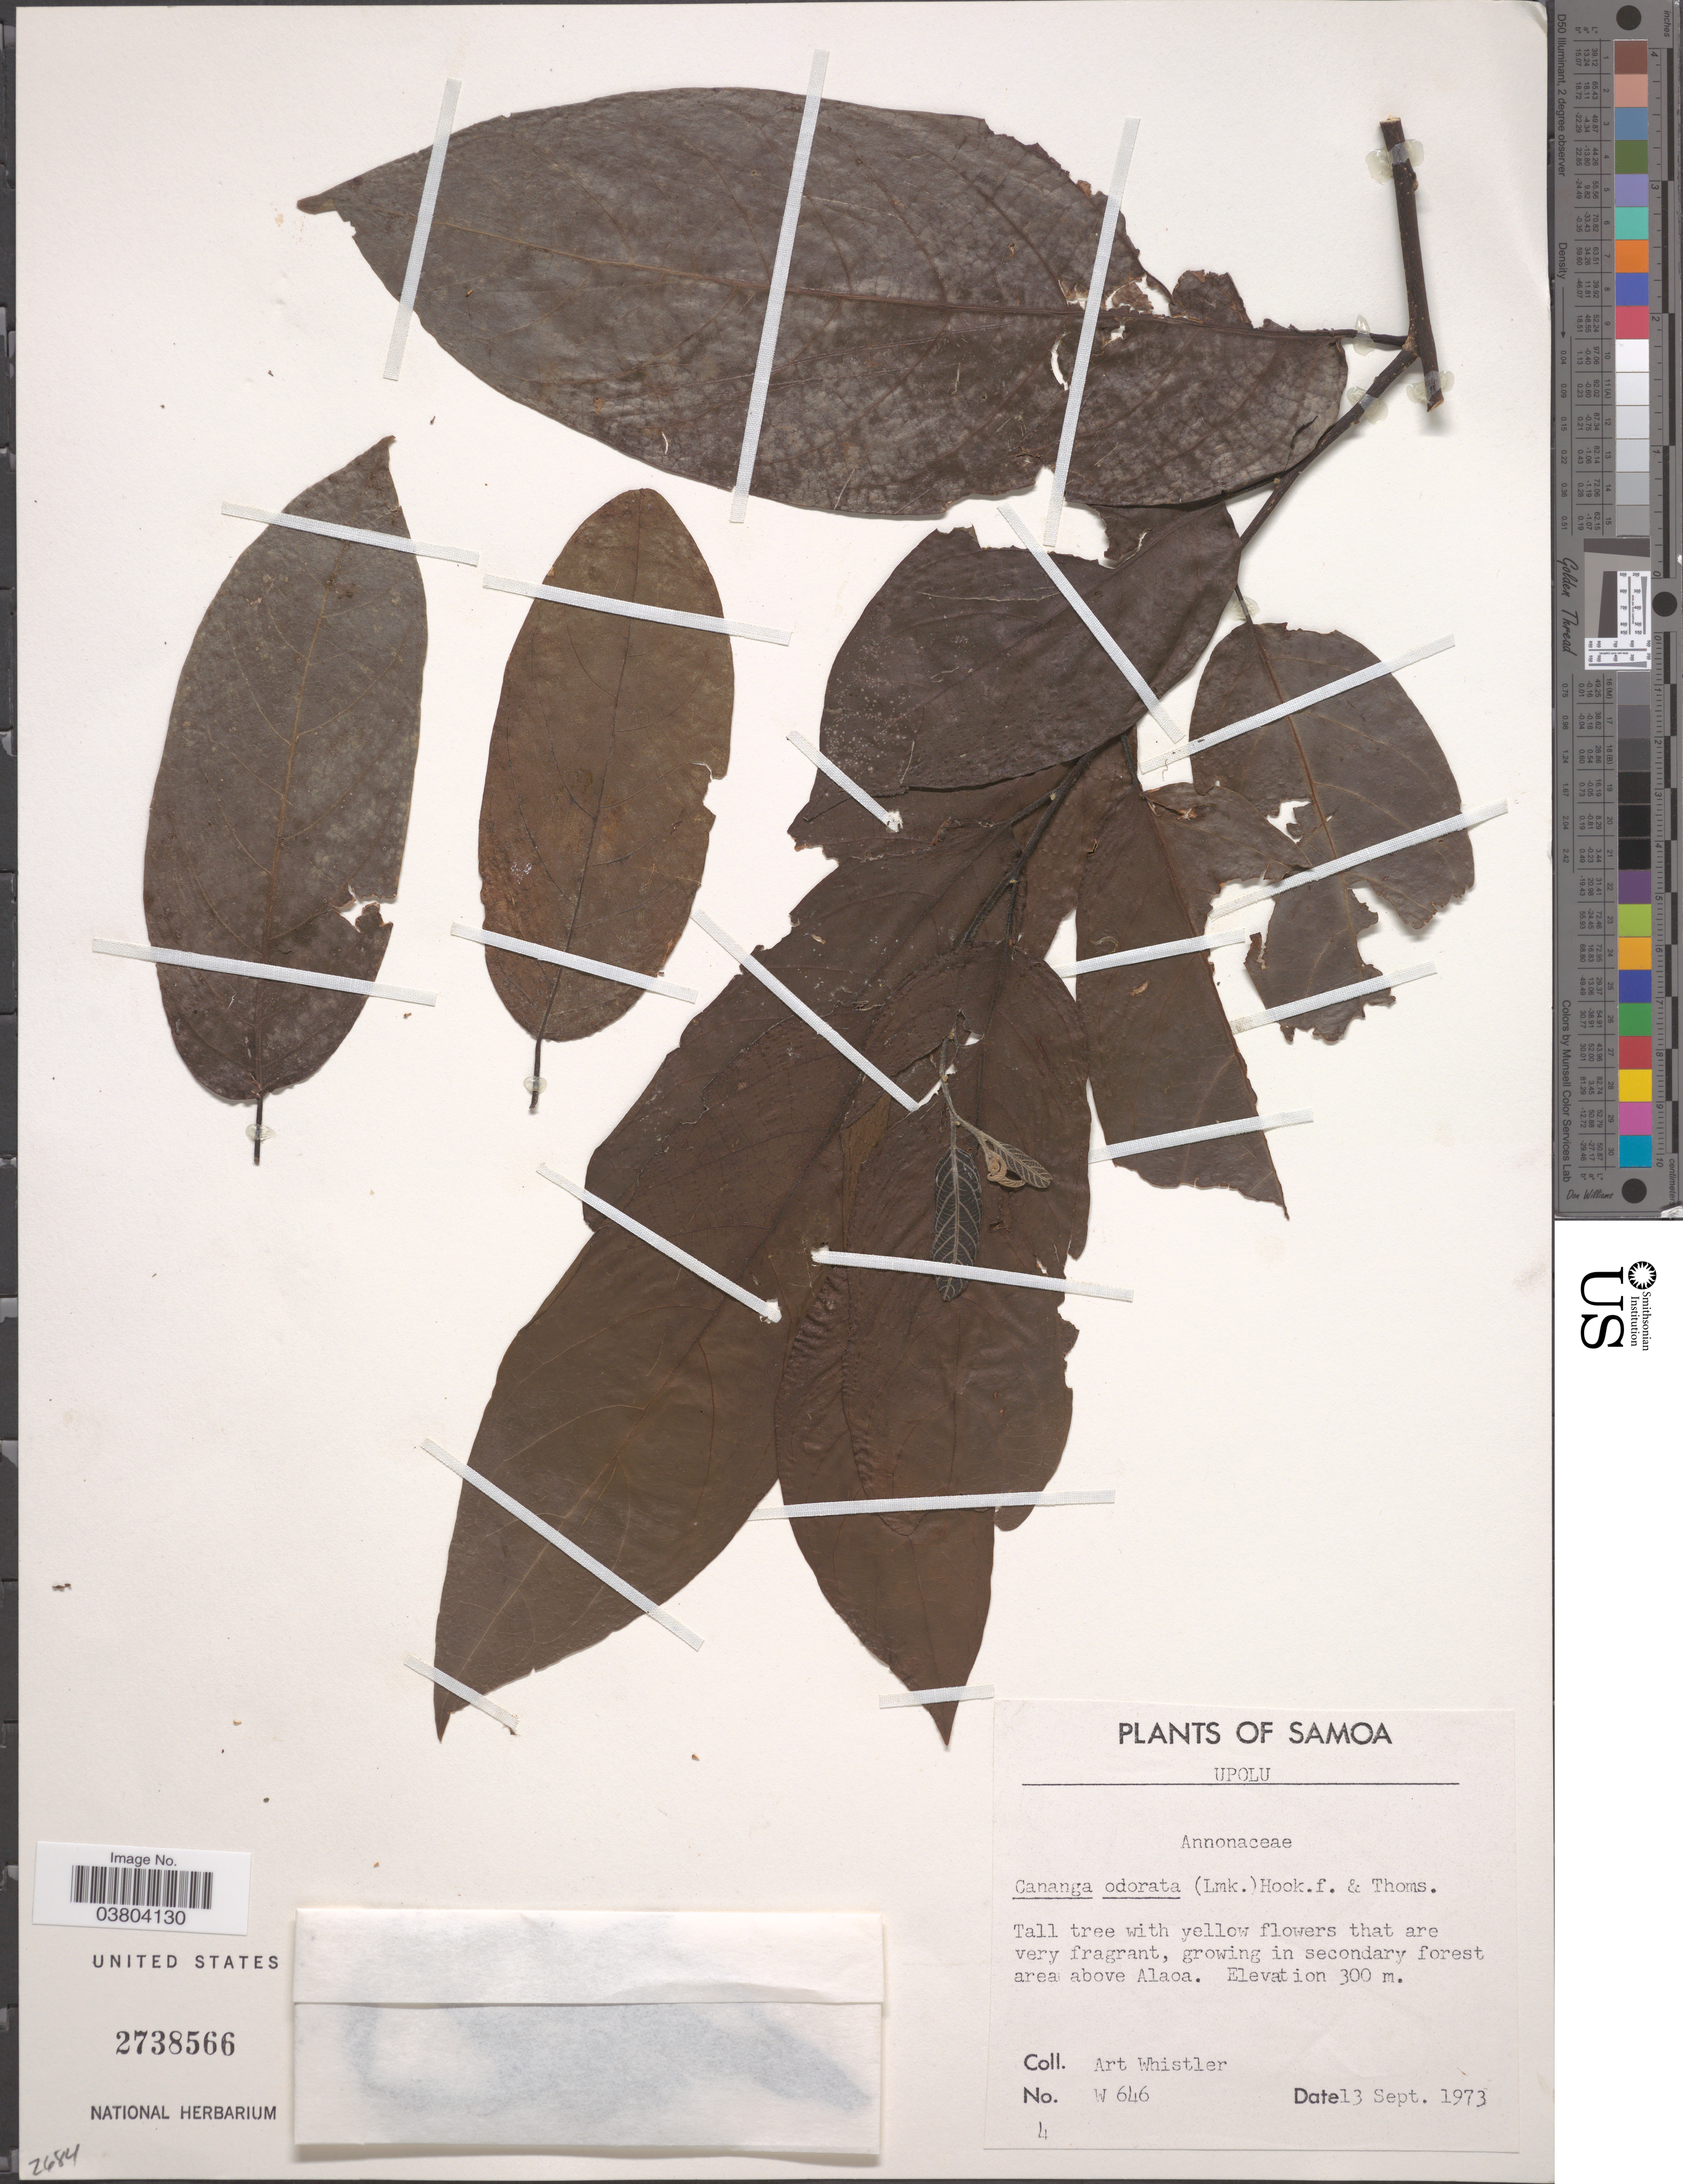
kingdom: Plantae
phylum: Tracheophyta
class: Magnoliopsida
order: Magnoliales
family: Annonaceae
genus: Cananga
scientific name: Cananga odorata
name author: (Lam.) Hook. f. & Thomson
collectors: A. Whistler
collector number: W 646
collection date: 1973-09-13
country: Samoa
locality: Samoa. Upolu. In secondary forest area above Alaoa.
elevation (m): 300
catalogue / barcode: US 2738566